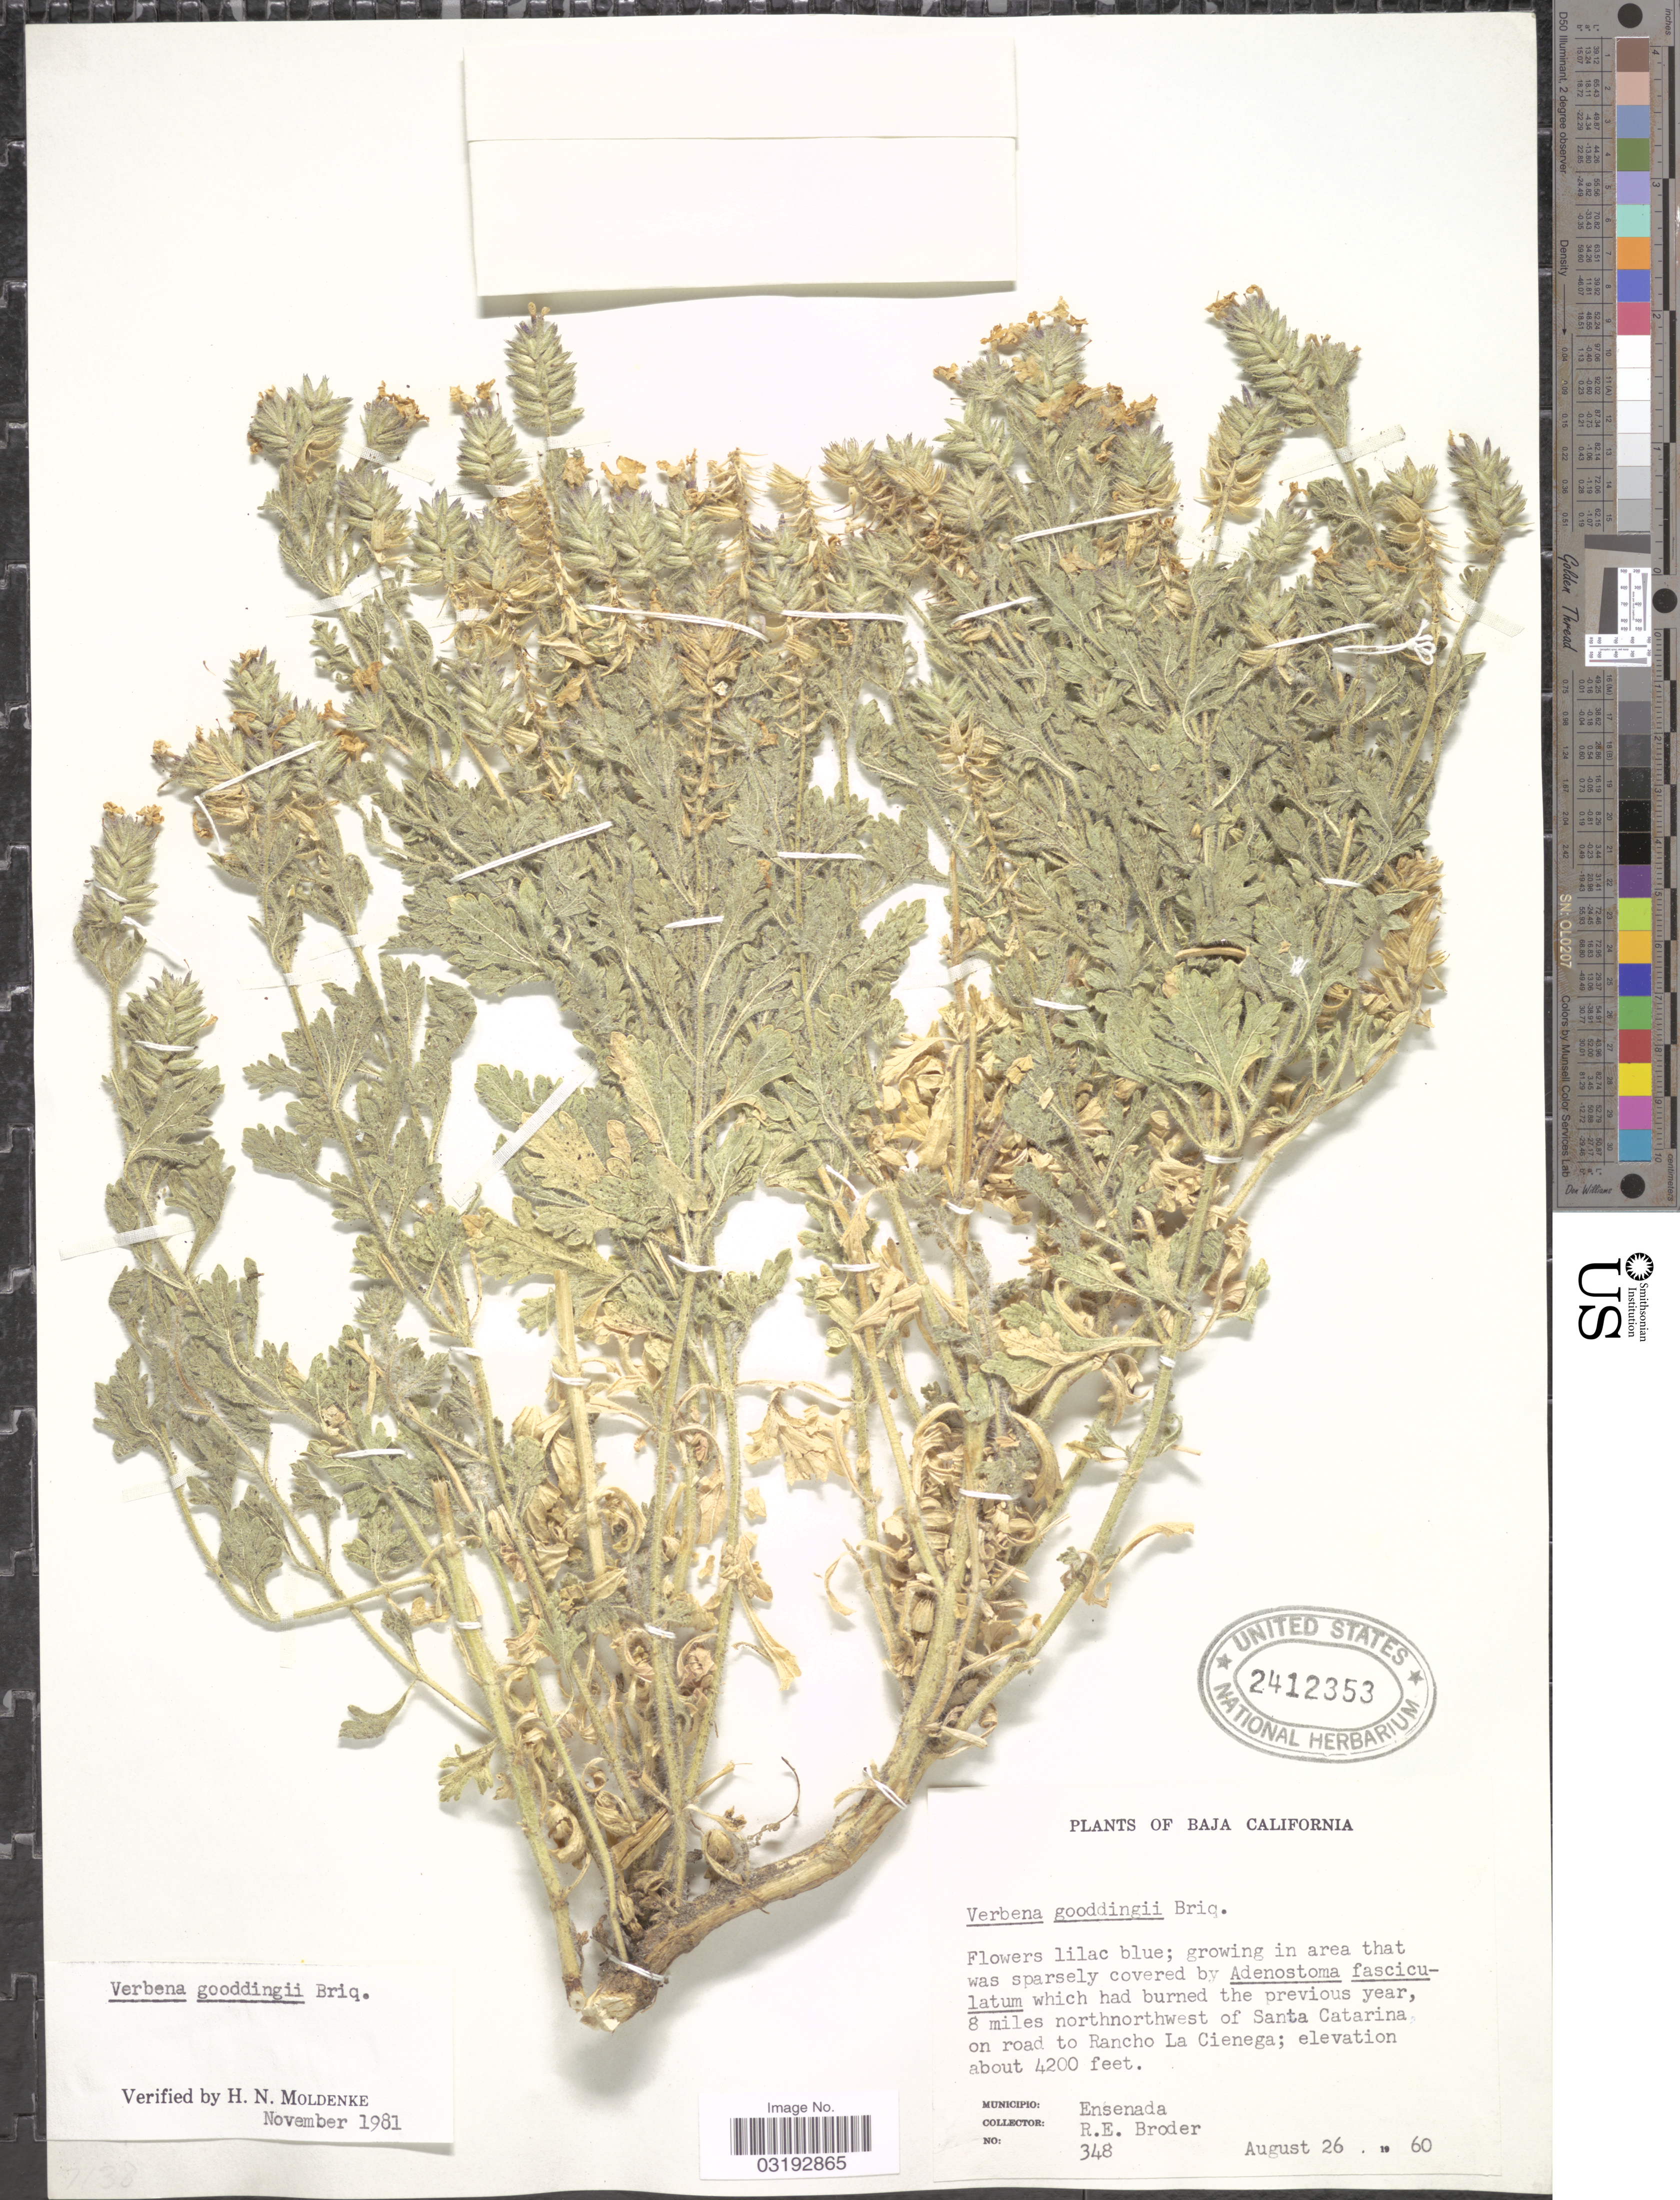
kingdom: Plantae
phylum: Tracheophyta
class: Magnoliopsida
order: Lamiales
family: Verbenaceae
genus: Verbena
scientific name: Verbena gooddingii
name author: Briq.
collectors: R. Broder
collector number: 348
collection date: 1960-08-26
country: Mexico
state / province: Baja California Norte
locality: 8 miles northnorthwest of Santa Catarina on road to Rancho La Cienega. Municipio: Ensenada.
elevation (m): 1280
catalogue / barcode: US 2412353